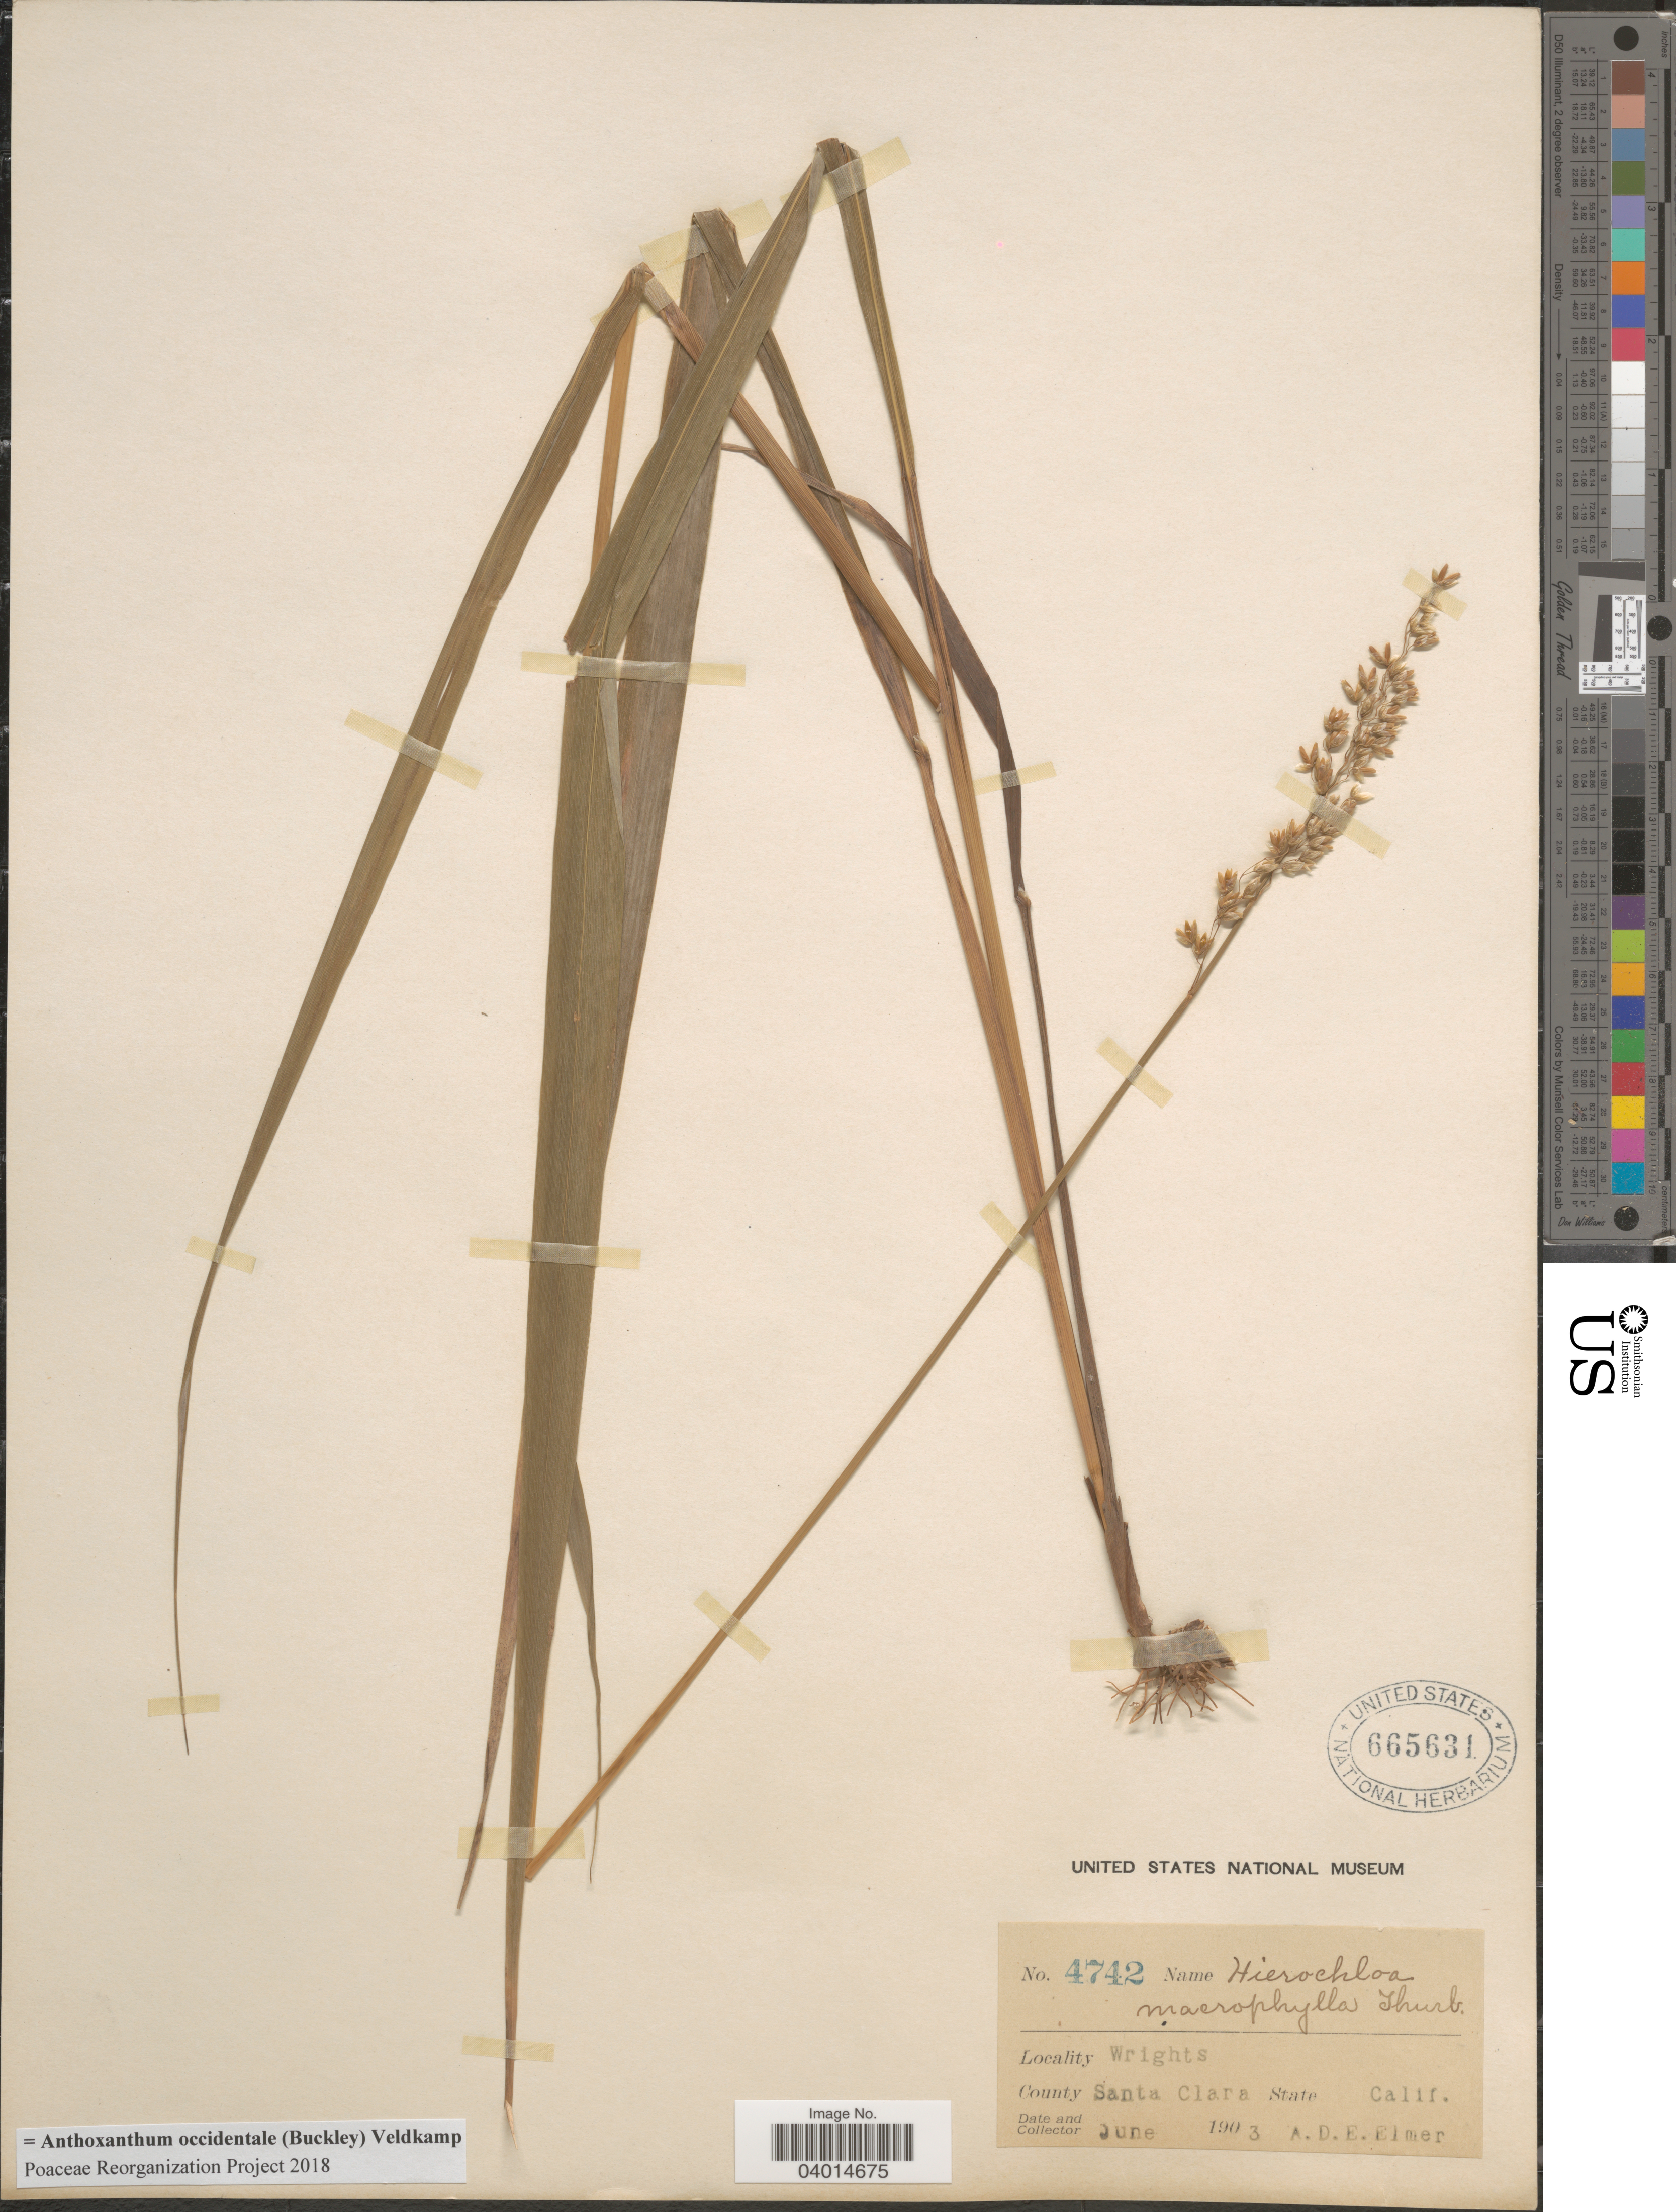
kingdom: Plantae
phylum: Tracheophyta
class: Liliopsida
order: Poales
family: Poaceae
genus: Anthoxanthum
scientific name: Anthoxanthum occidentale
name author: (Buckley) Veldkamp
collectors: A. D. E. Elmer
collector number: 4742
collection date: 1903-06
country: United States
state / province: California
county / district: Santa Clara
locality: Wrights. County Santa Clara.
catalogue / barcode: US 665631